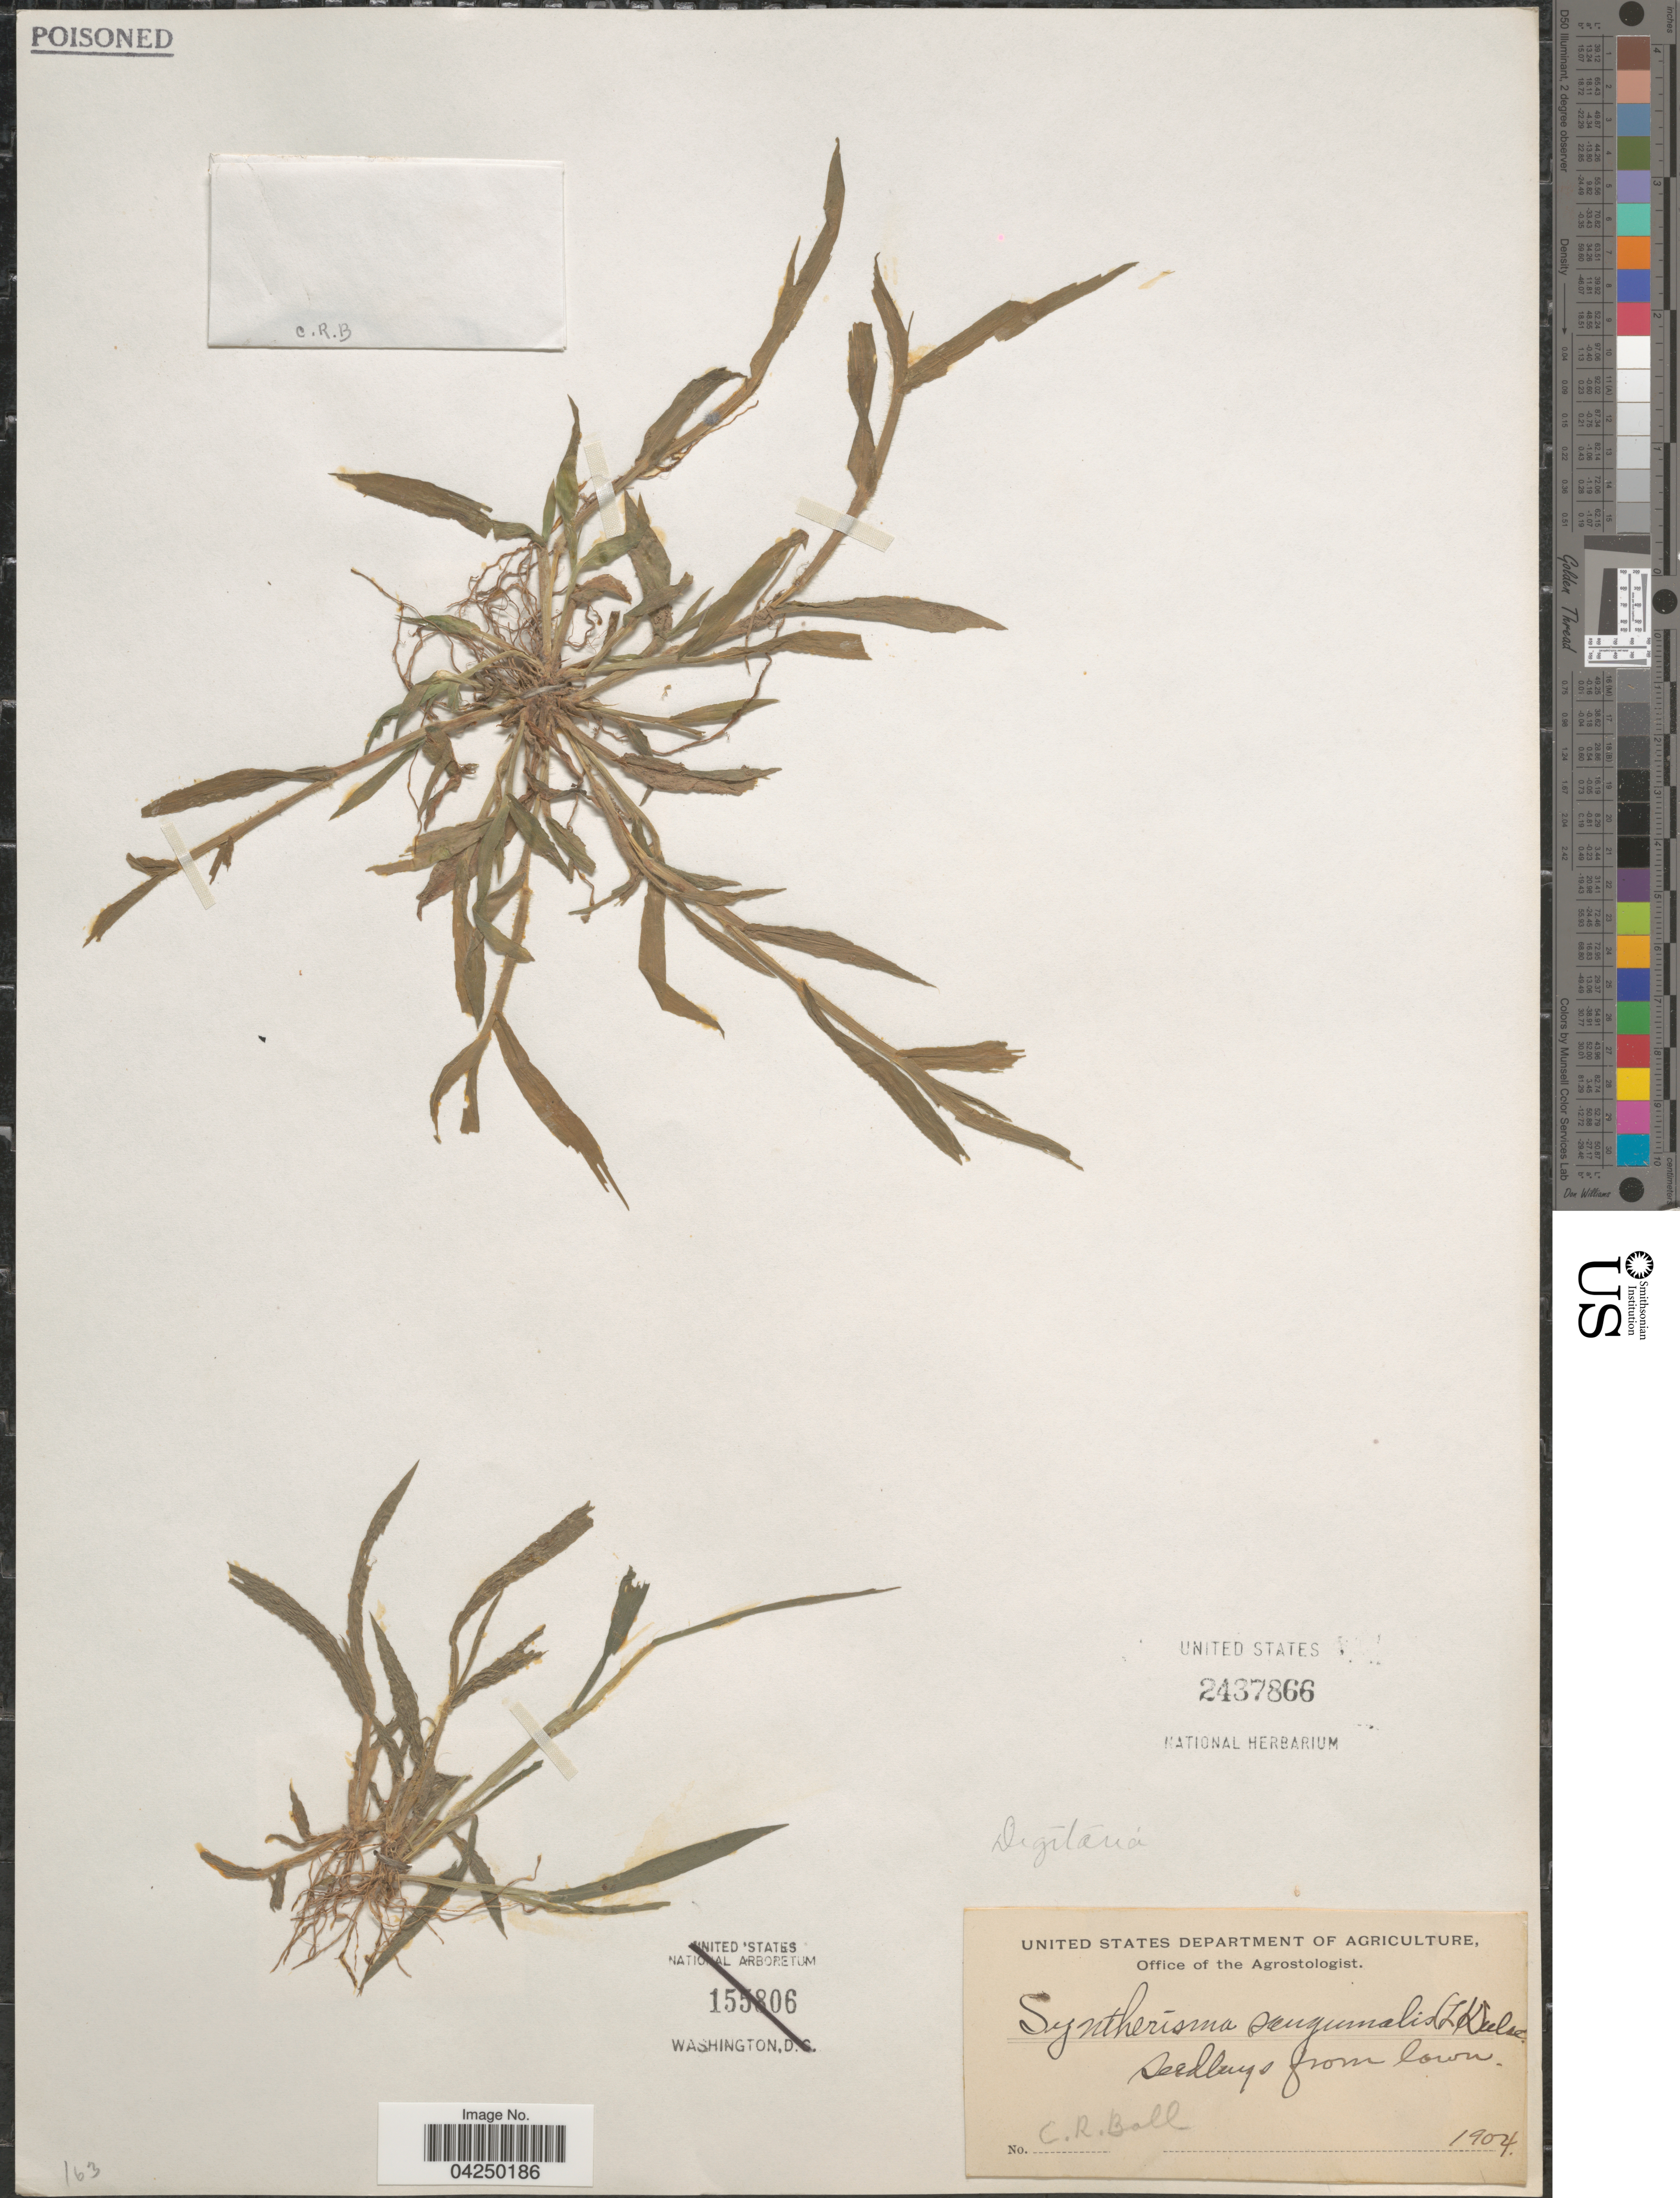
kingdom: Plantae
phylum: Tracheophyta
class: Liliopsida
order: Poales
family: Poaceae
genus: Digitaria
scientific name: Digitaria sanguinalis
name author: (L.) Scop.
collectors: C. R. Ball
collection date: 1904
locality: Seedlings from lawn.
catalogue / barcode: US 2437866